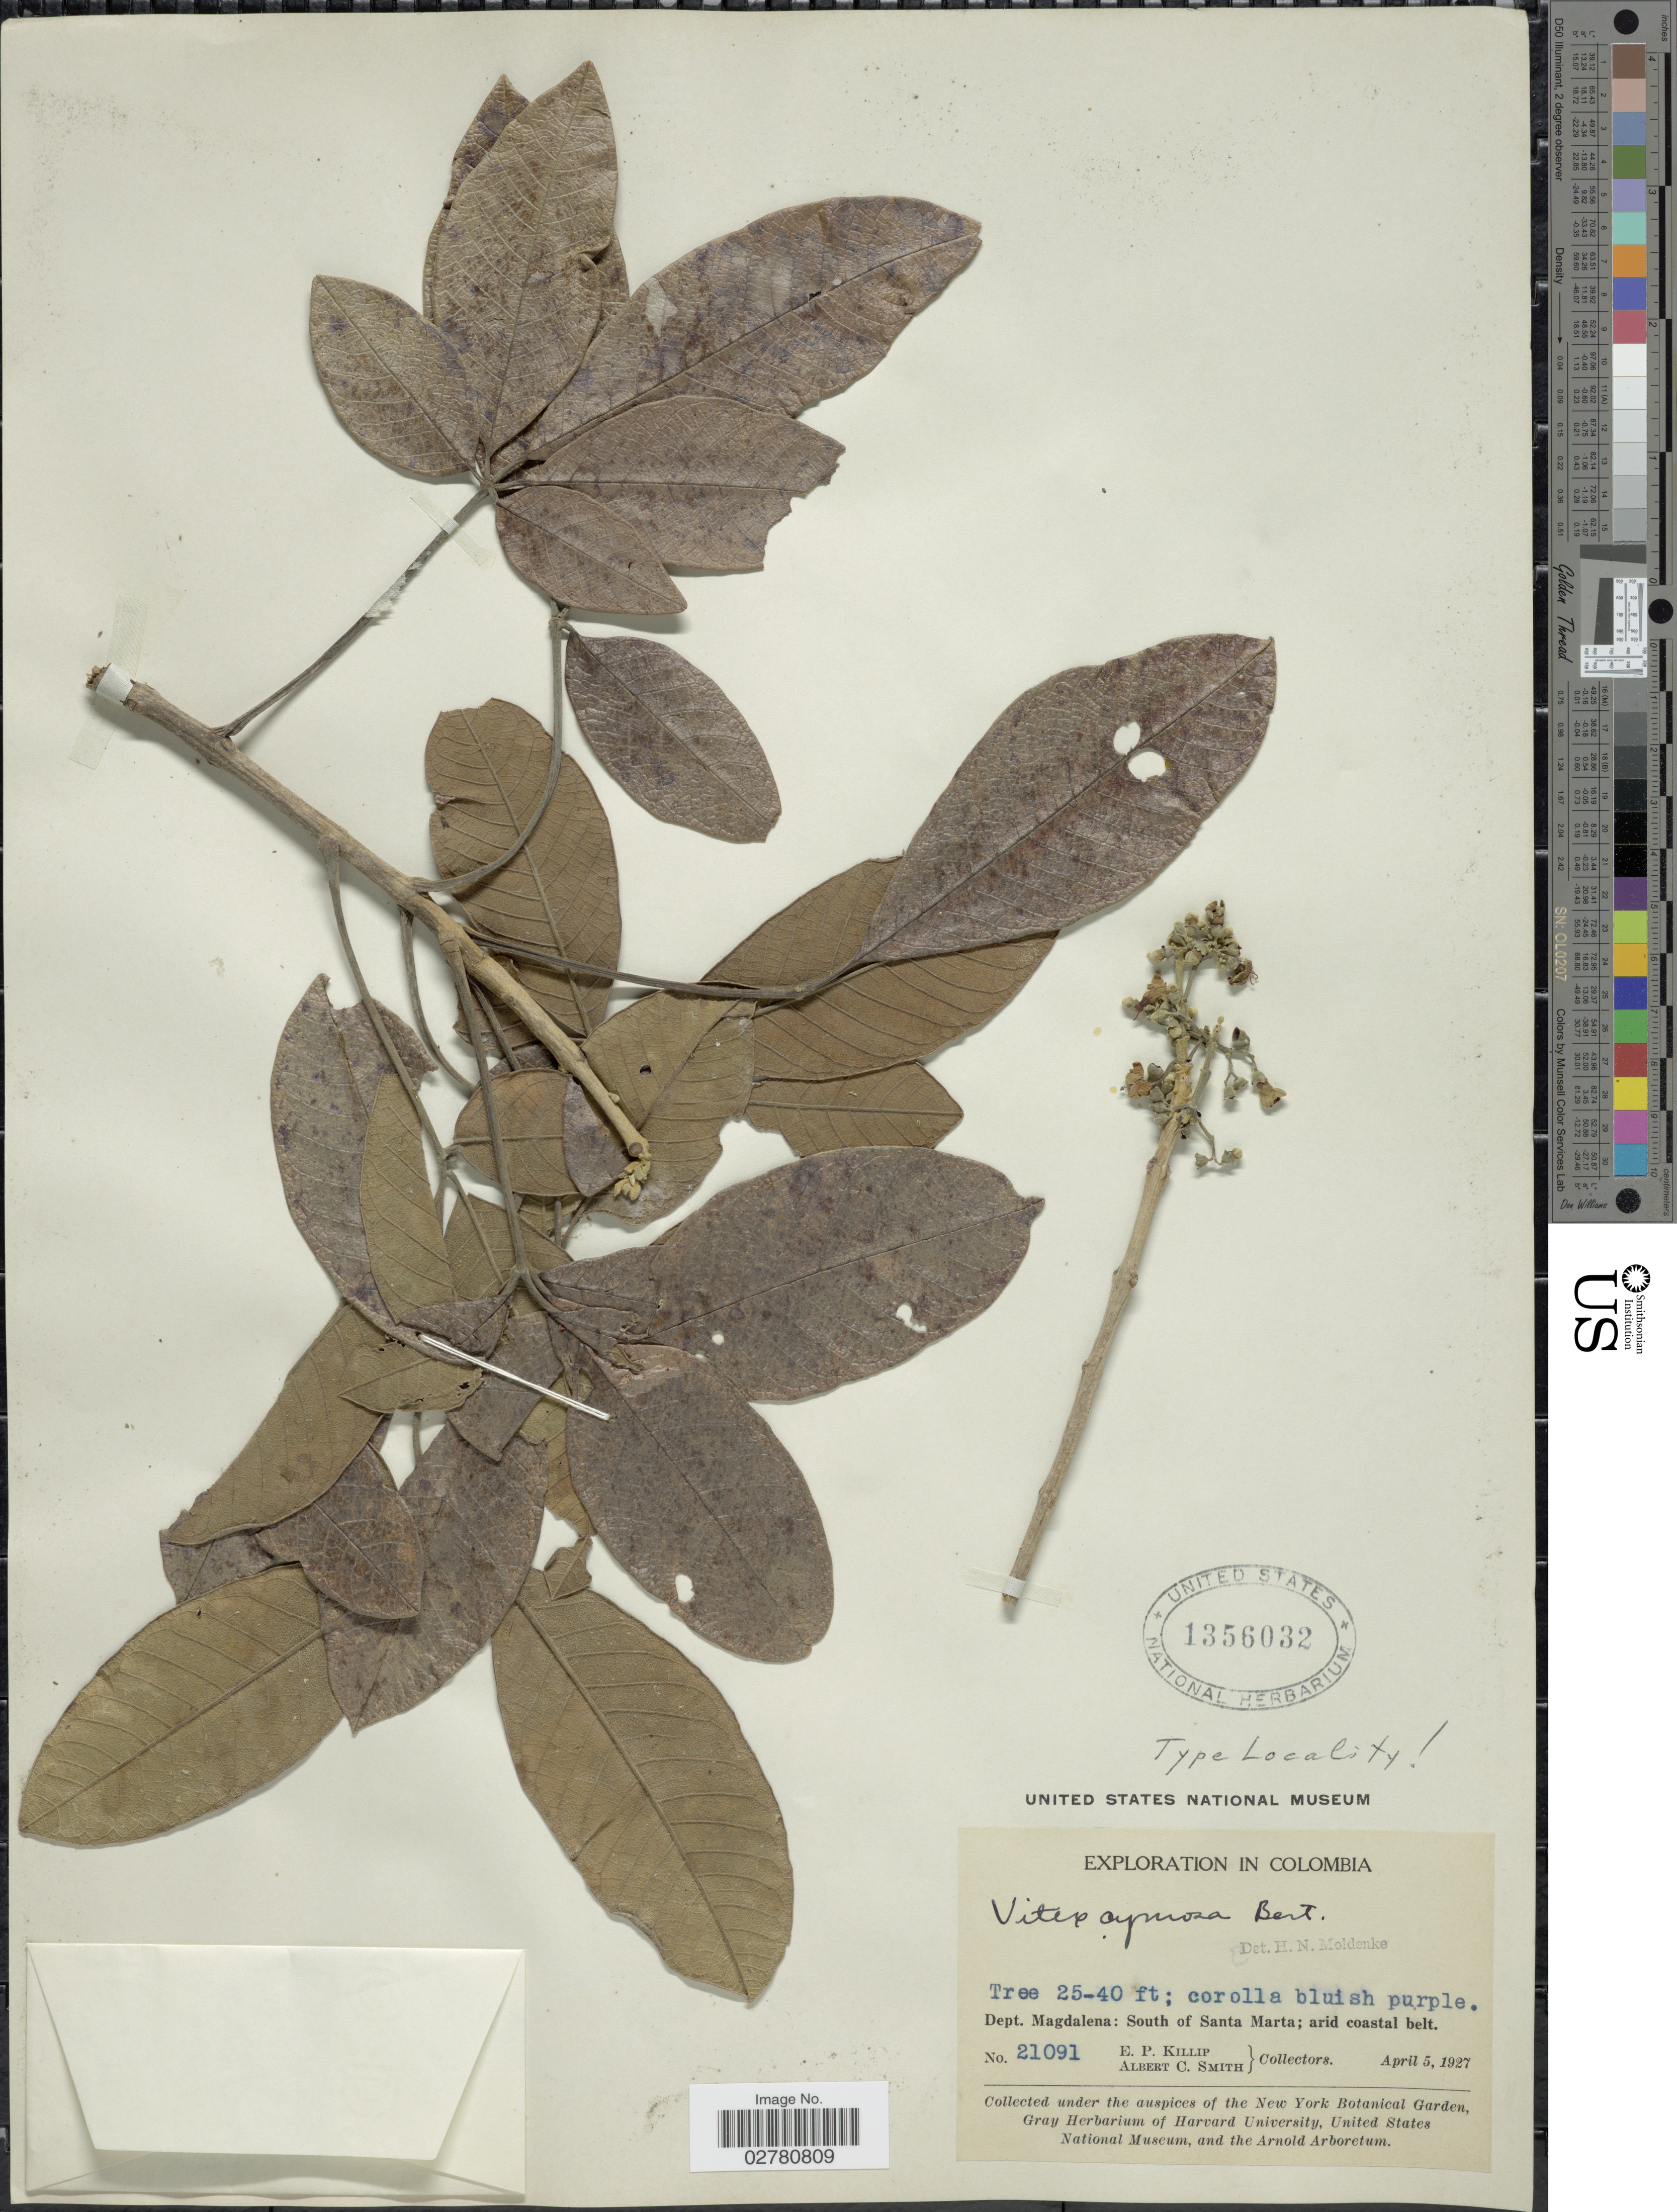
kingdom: Plantae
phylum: Tracheophyta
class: Magnoliopsida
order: Lamiales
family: Lamiaceae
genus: Vitex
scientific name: Vitex cymosa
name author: Bertero ex Spreng.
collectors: E. P. Killip & A. C. Smith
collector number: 21091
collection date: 1927-04-05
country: Colombia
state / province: Magdalena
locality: Dept. Magdalena: South of Santa Marta.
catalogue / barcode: US 1356032